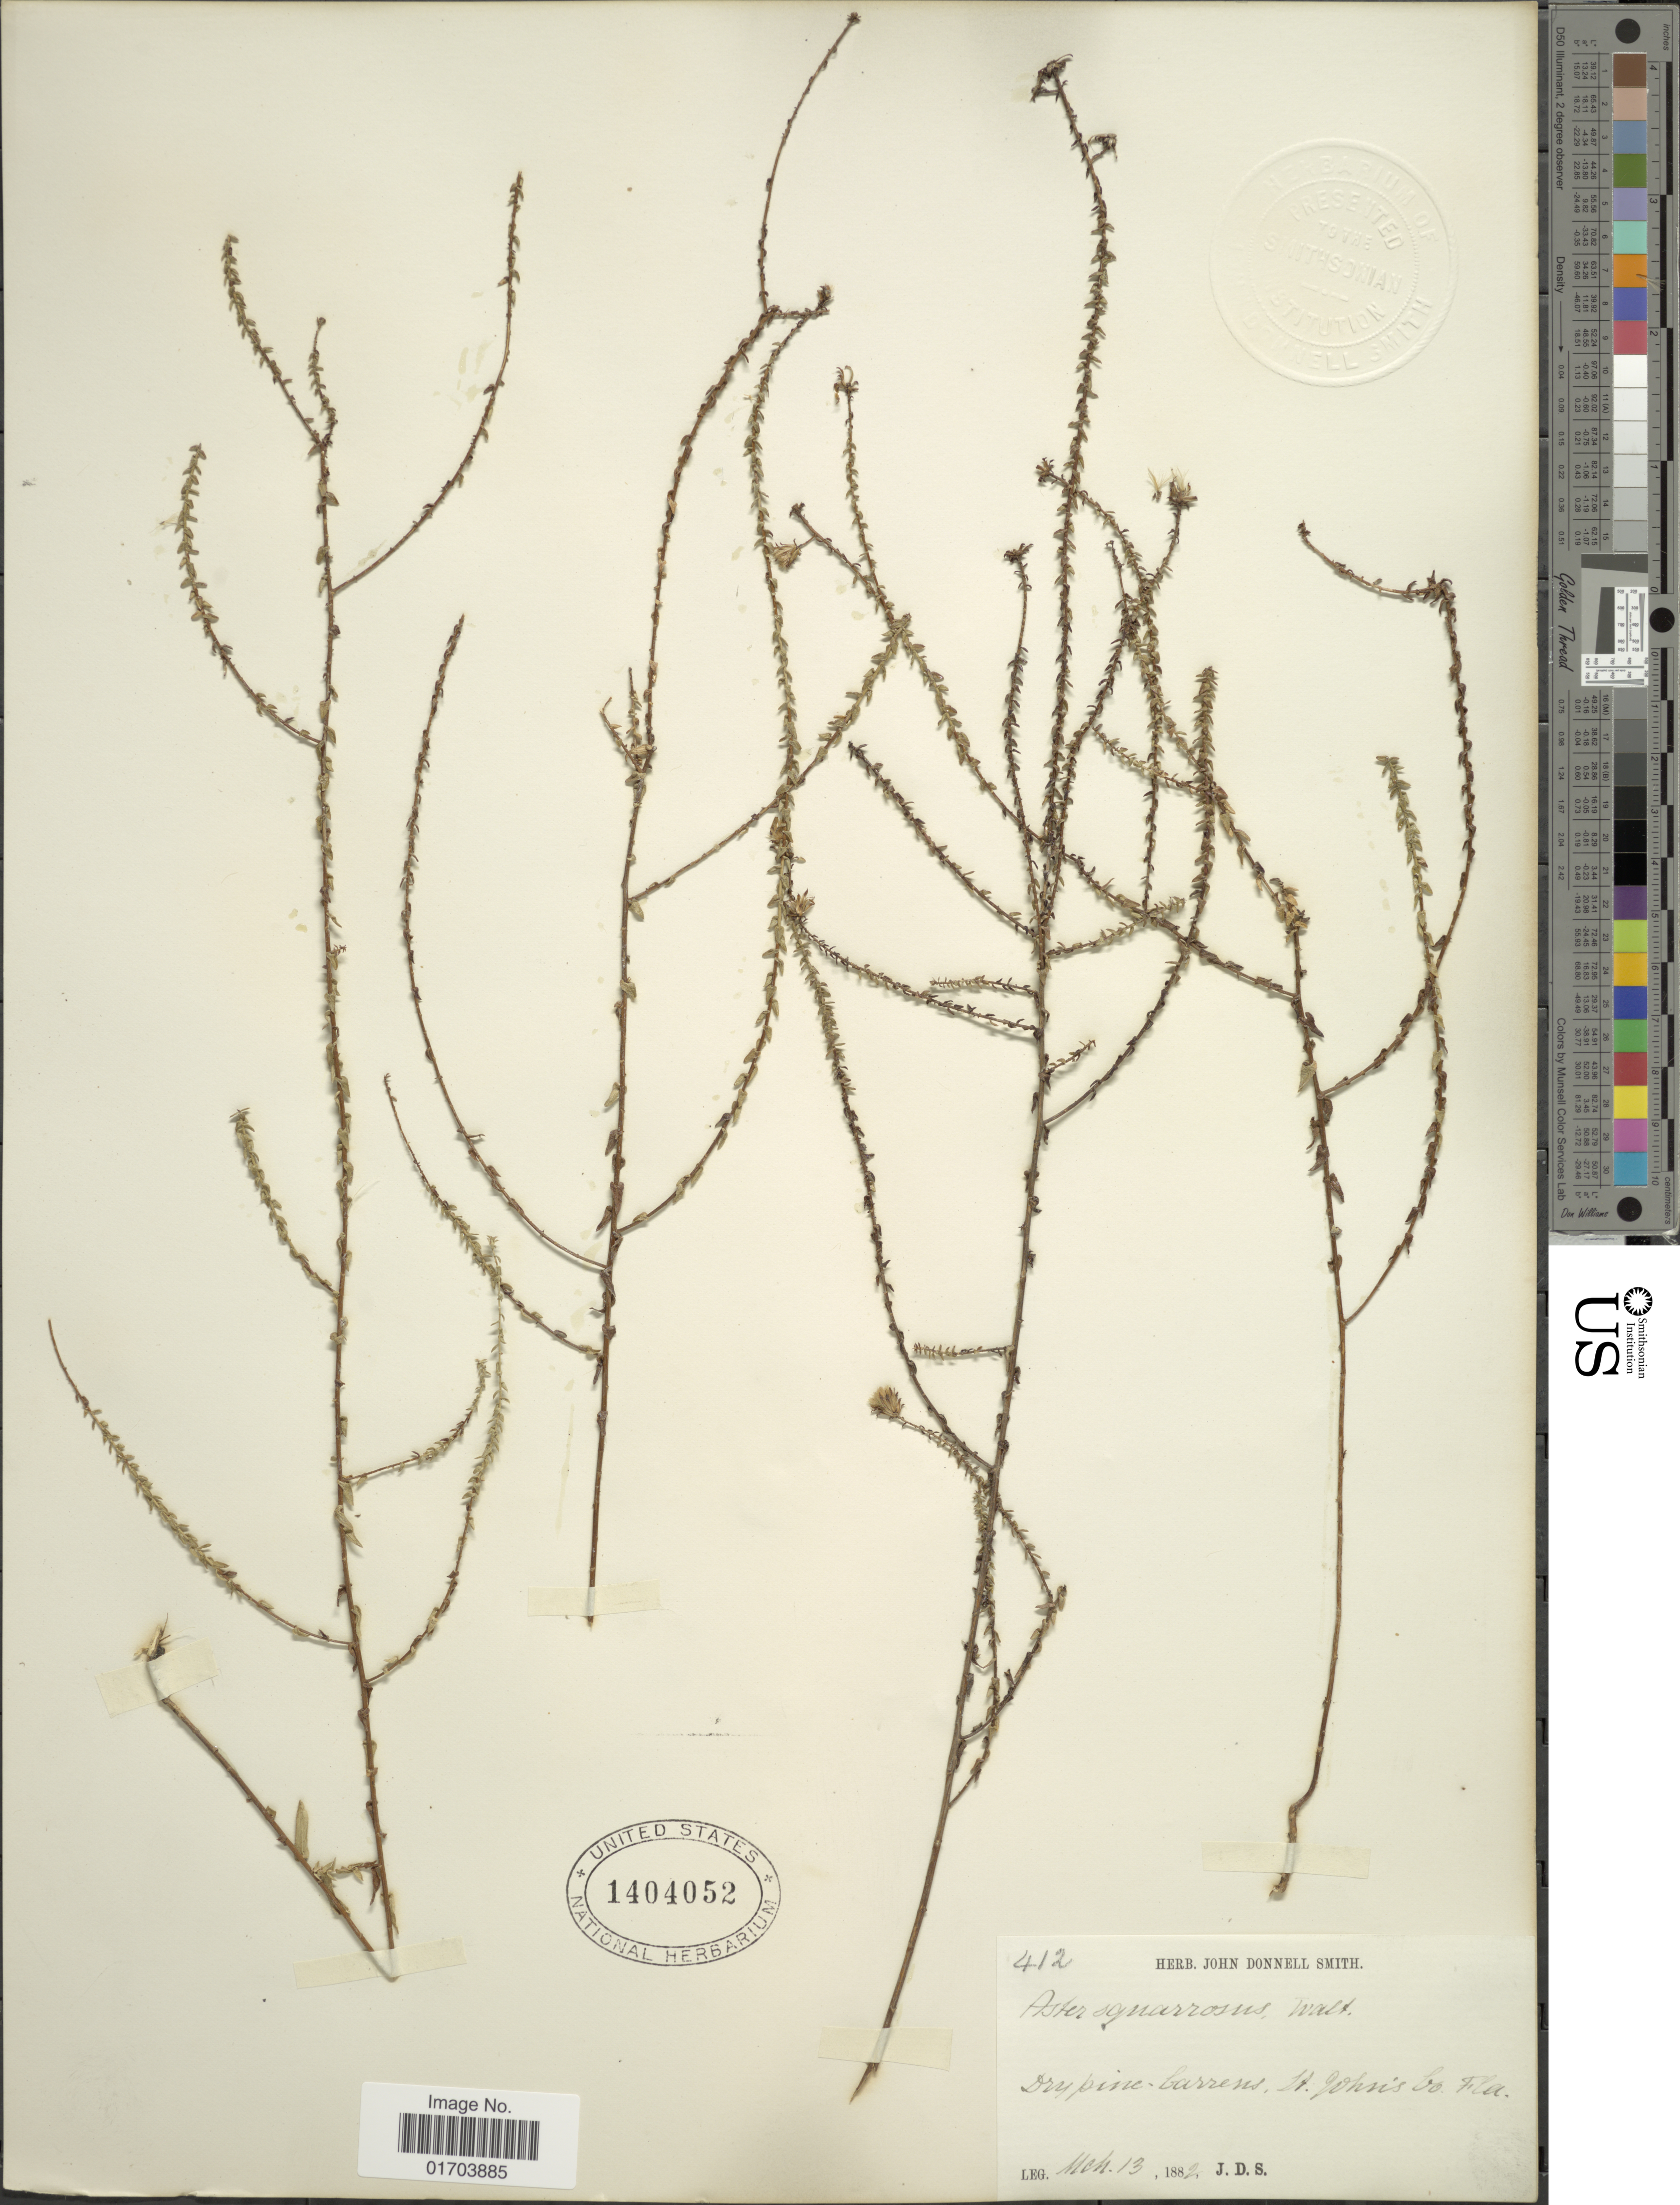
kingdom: Plantae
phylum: Tracheophyta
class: Magnoliopsida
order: Asterales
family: Asteraceae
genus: Symphyotrichum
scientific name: Symphyotrichum walteri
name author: (Alexander) G.L. Nesom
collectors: J. Donnell Smith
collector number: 412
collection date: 1882-03-13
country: United States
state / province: Florida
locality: Dry pine-barrens, St Johns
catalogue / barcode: US 1404052